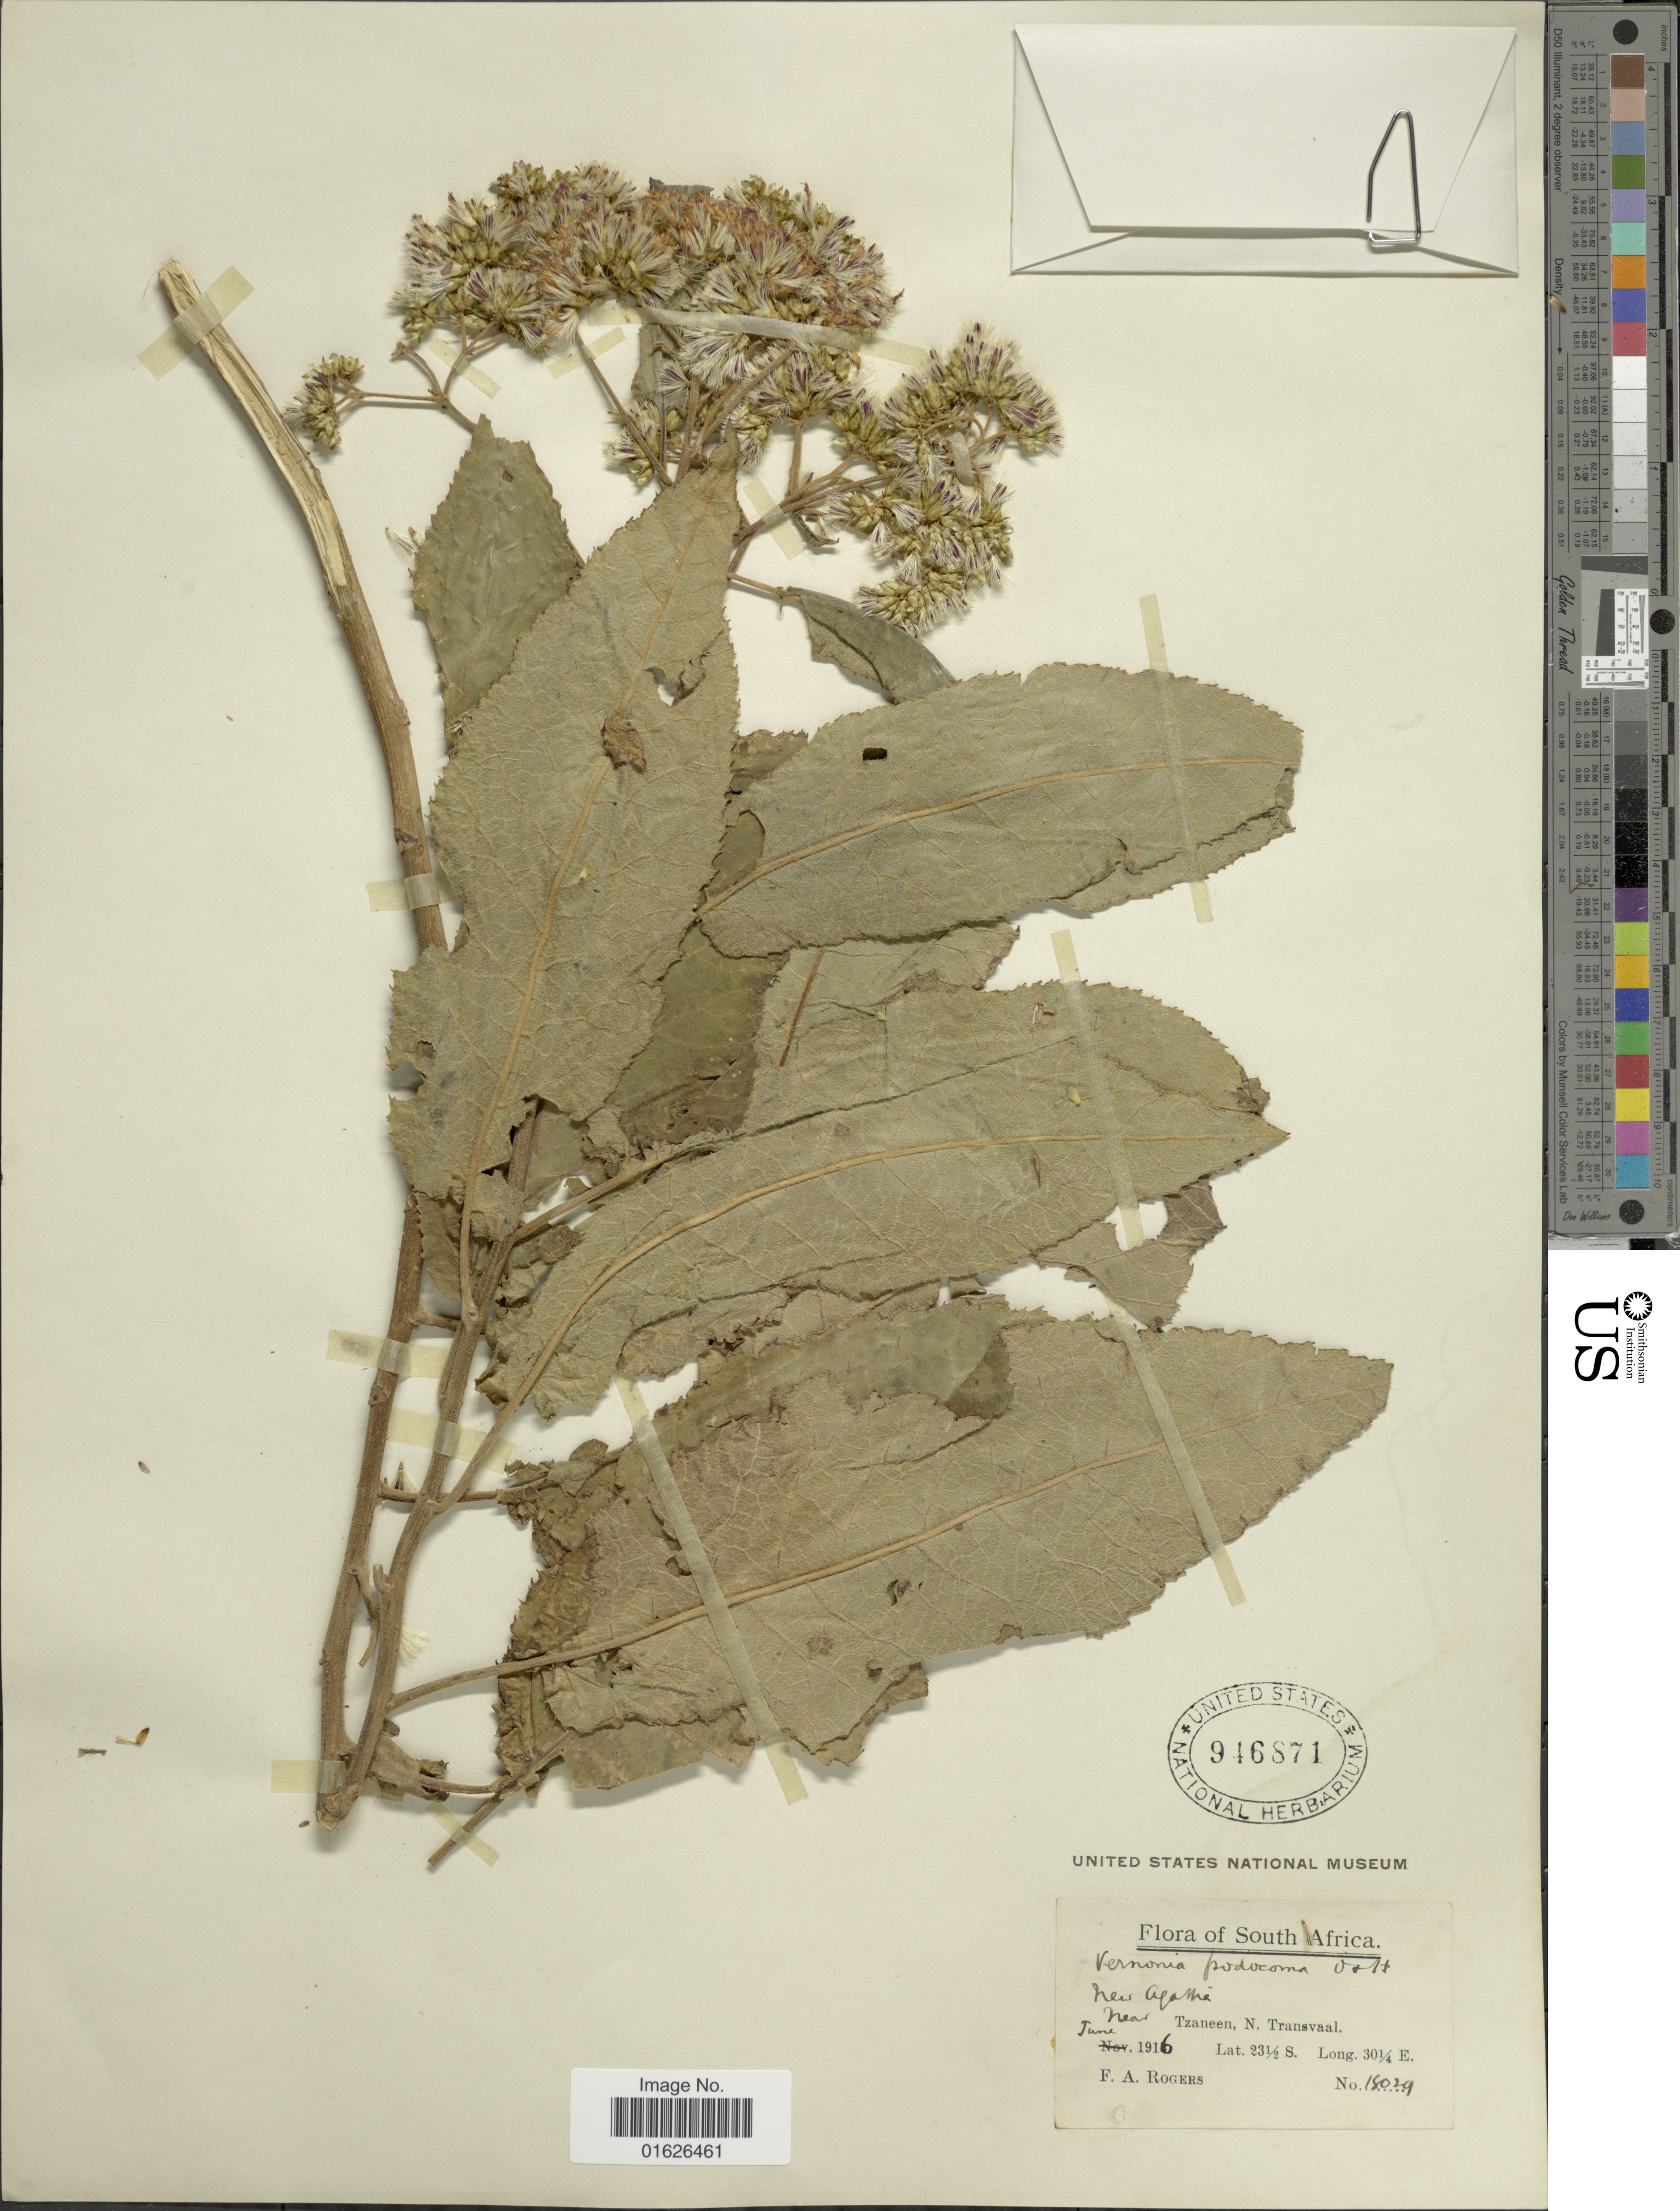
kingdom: Plantae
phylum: Tracheophyta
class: Magnoliopsida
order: Asterales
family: Asteraceae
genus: Gymnanthemum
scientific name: Gymnanthemum myrianthum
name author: (Hook. f.) H. Rob.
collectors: F. A. Rogers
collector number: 18024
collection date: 1916-06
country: South Africa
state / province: Limpopo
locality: New Agatha, near Tzaneen, N.Transvaal.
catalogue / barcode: US 946871